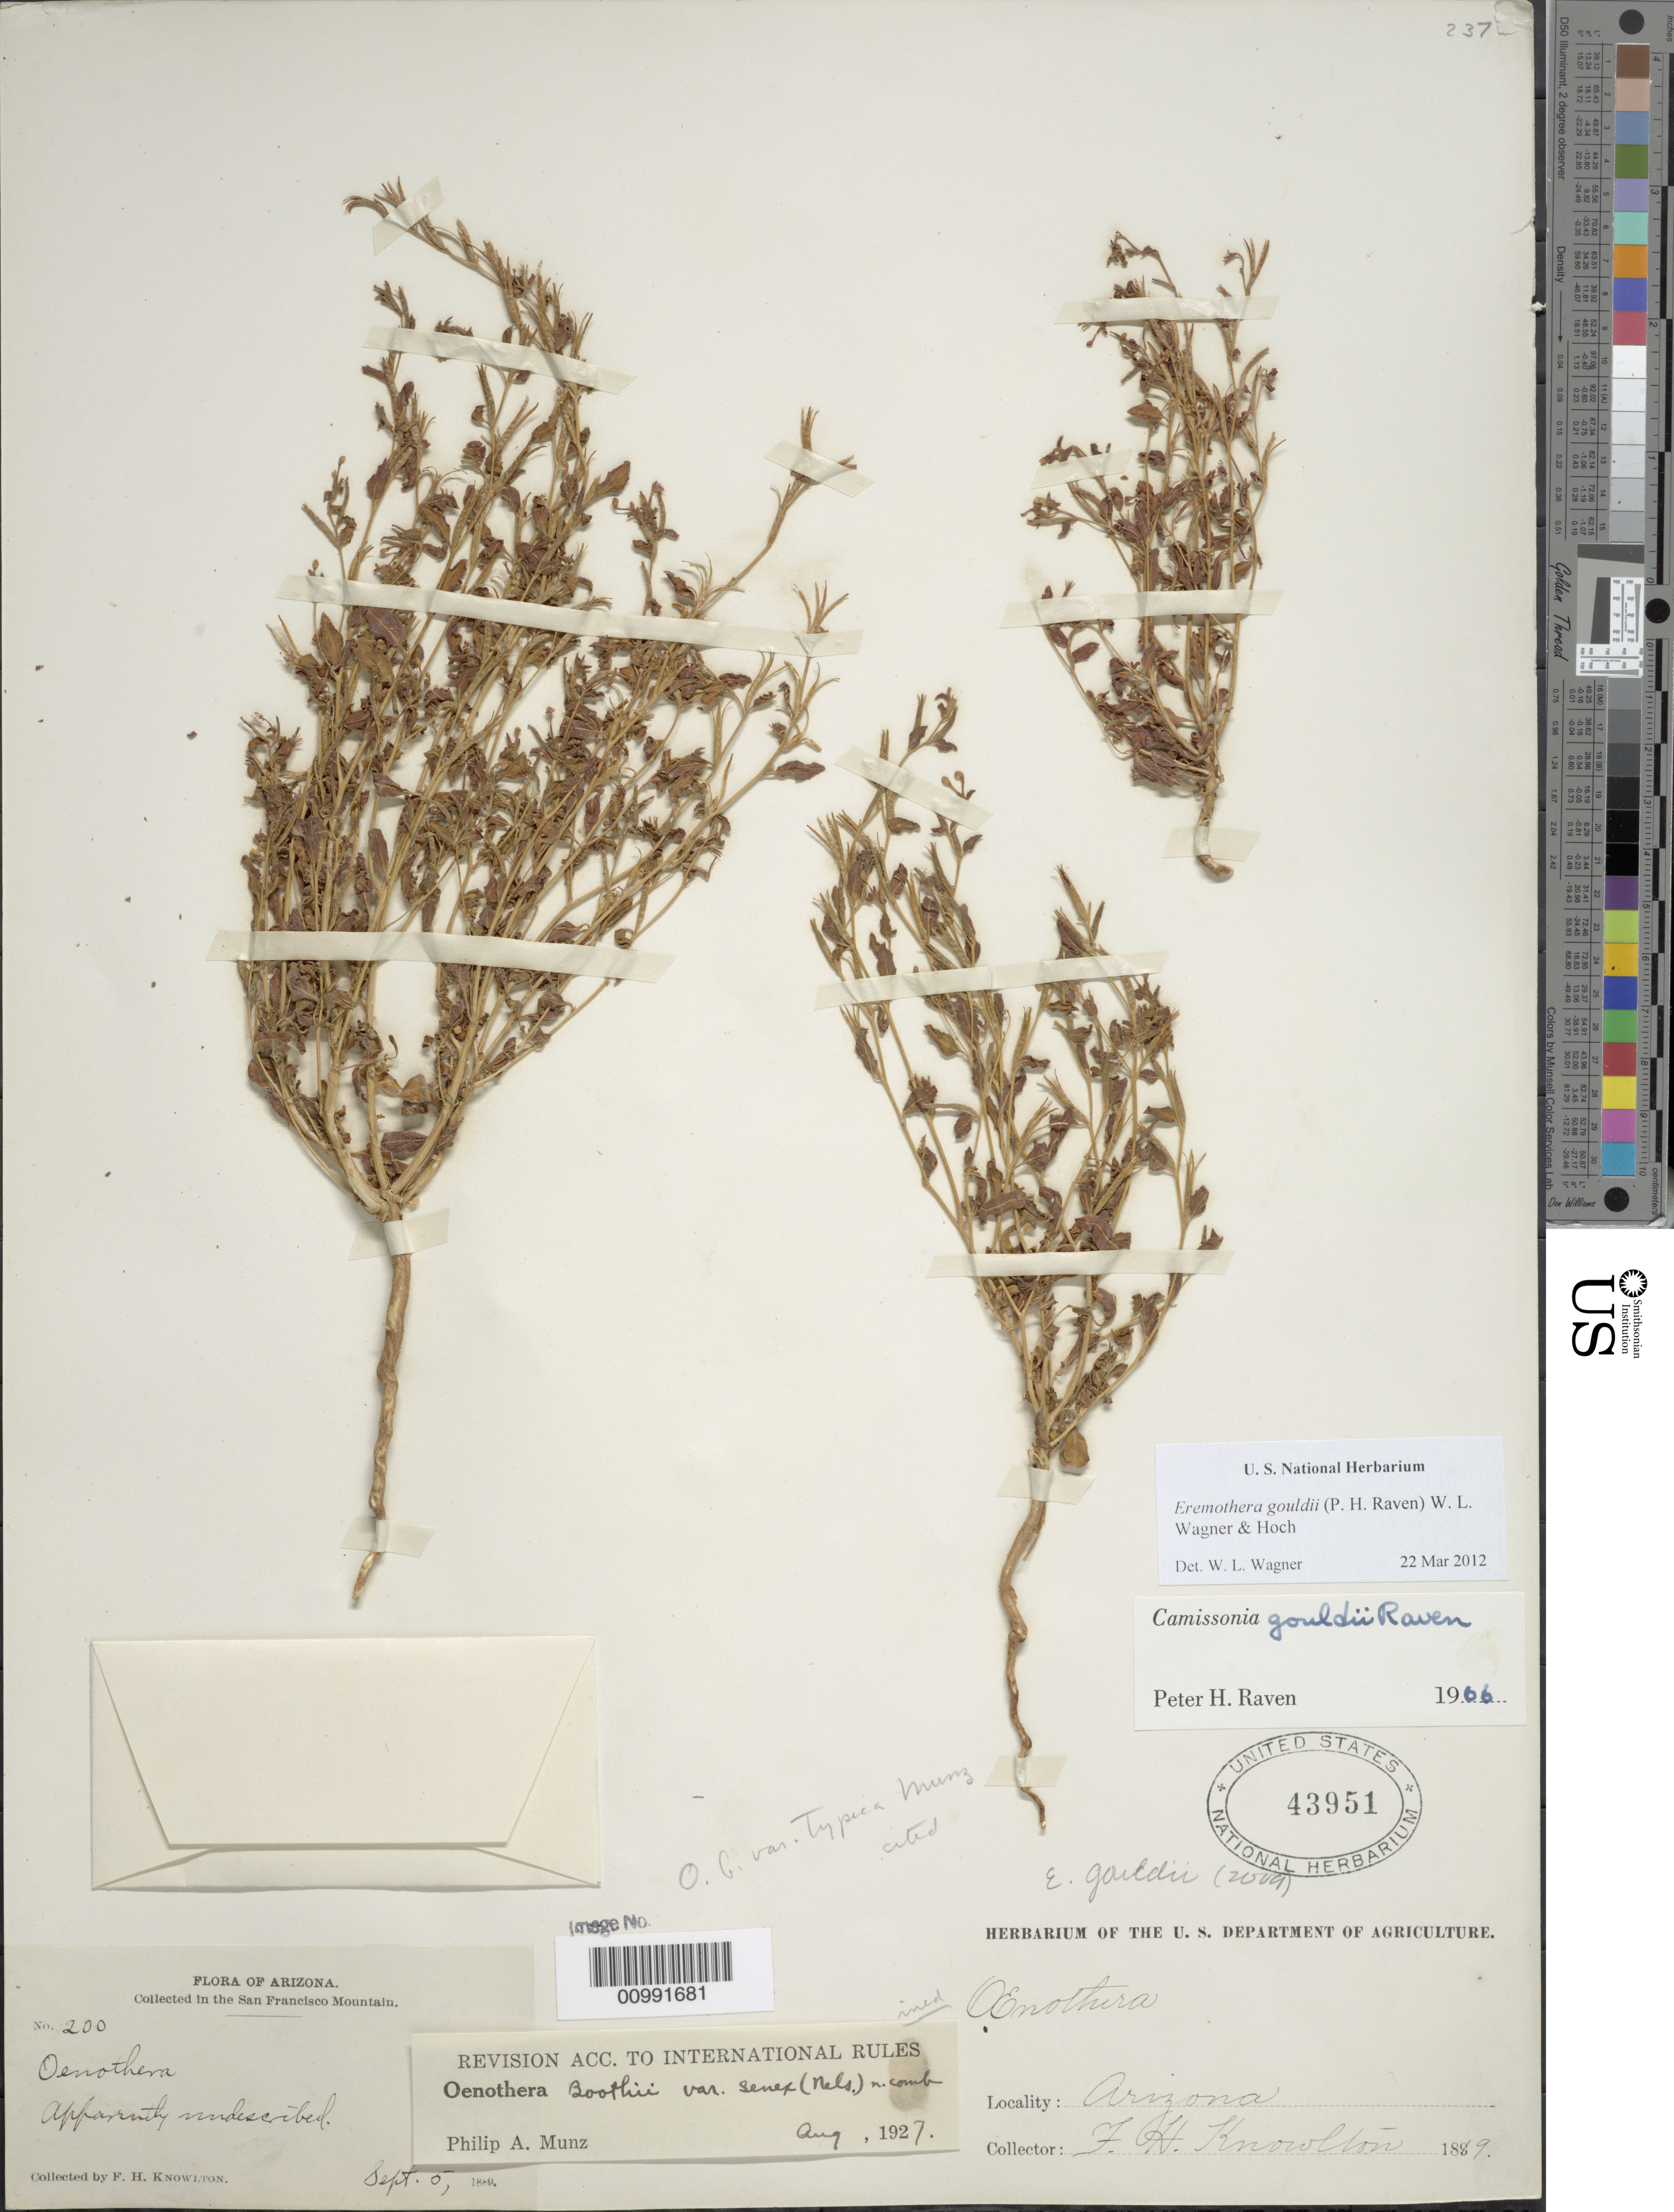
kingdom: Plantae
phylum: Tracheophyta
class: Magnoliopsida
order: Myrtales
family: Onagraceae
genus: Eremothera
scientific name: Eremothera gouldii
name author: (P.H. Raven) W.L. Wagner & Hoch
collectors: F. H. Knowlton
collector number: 200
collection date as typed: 05 Sep 1889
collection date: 1889-09-05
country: United States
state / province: Arizona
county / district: Greenlee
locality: San Francisco Mountains.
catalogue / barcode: US 43951